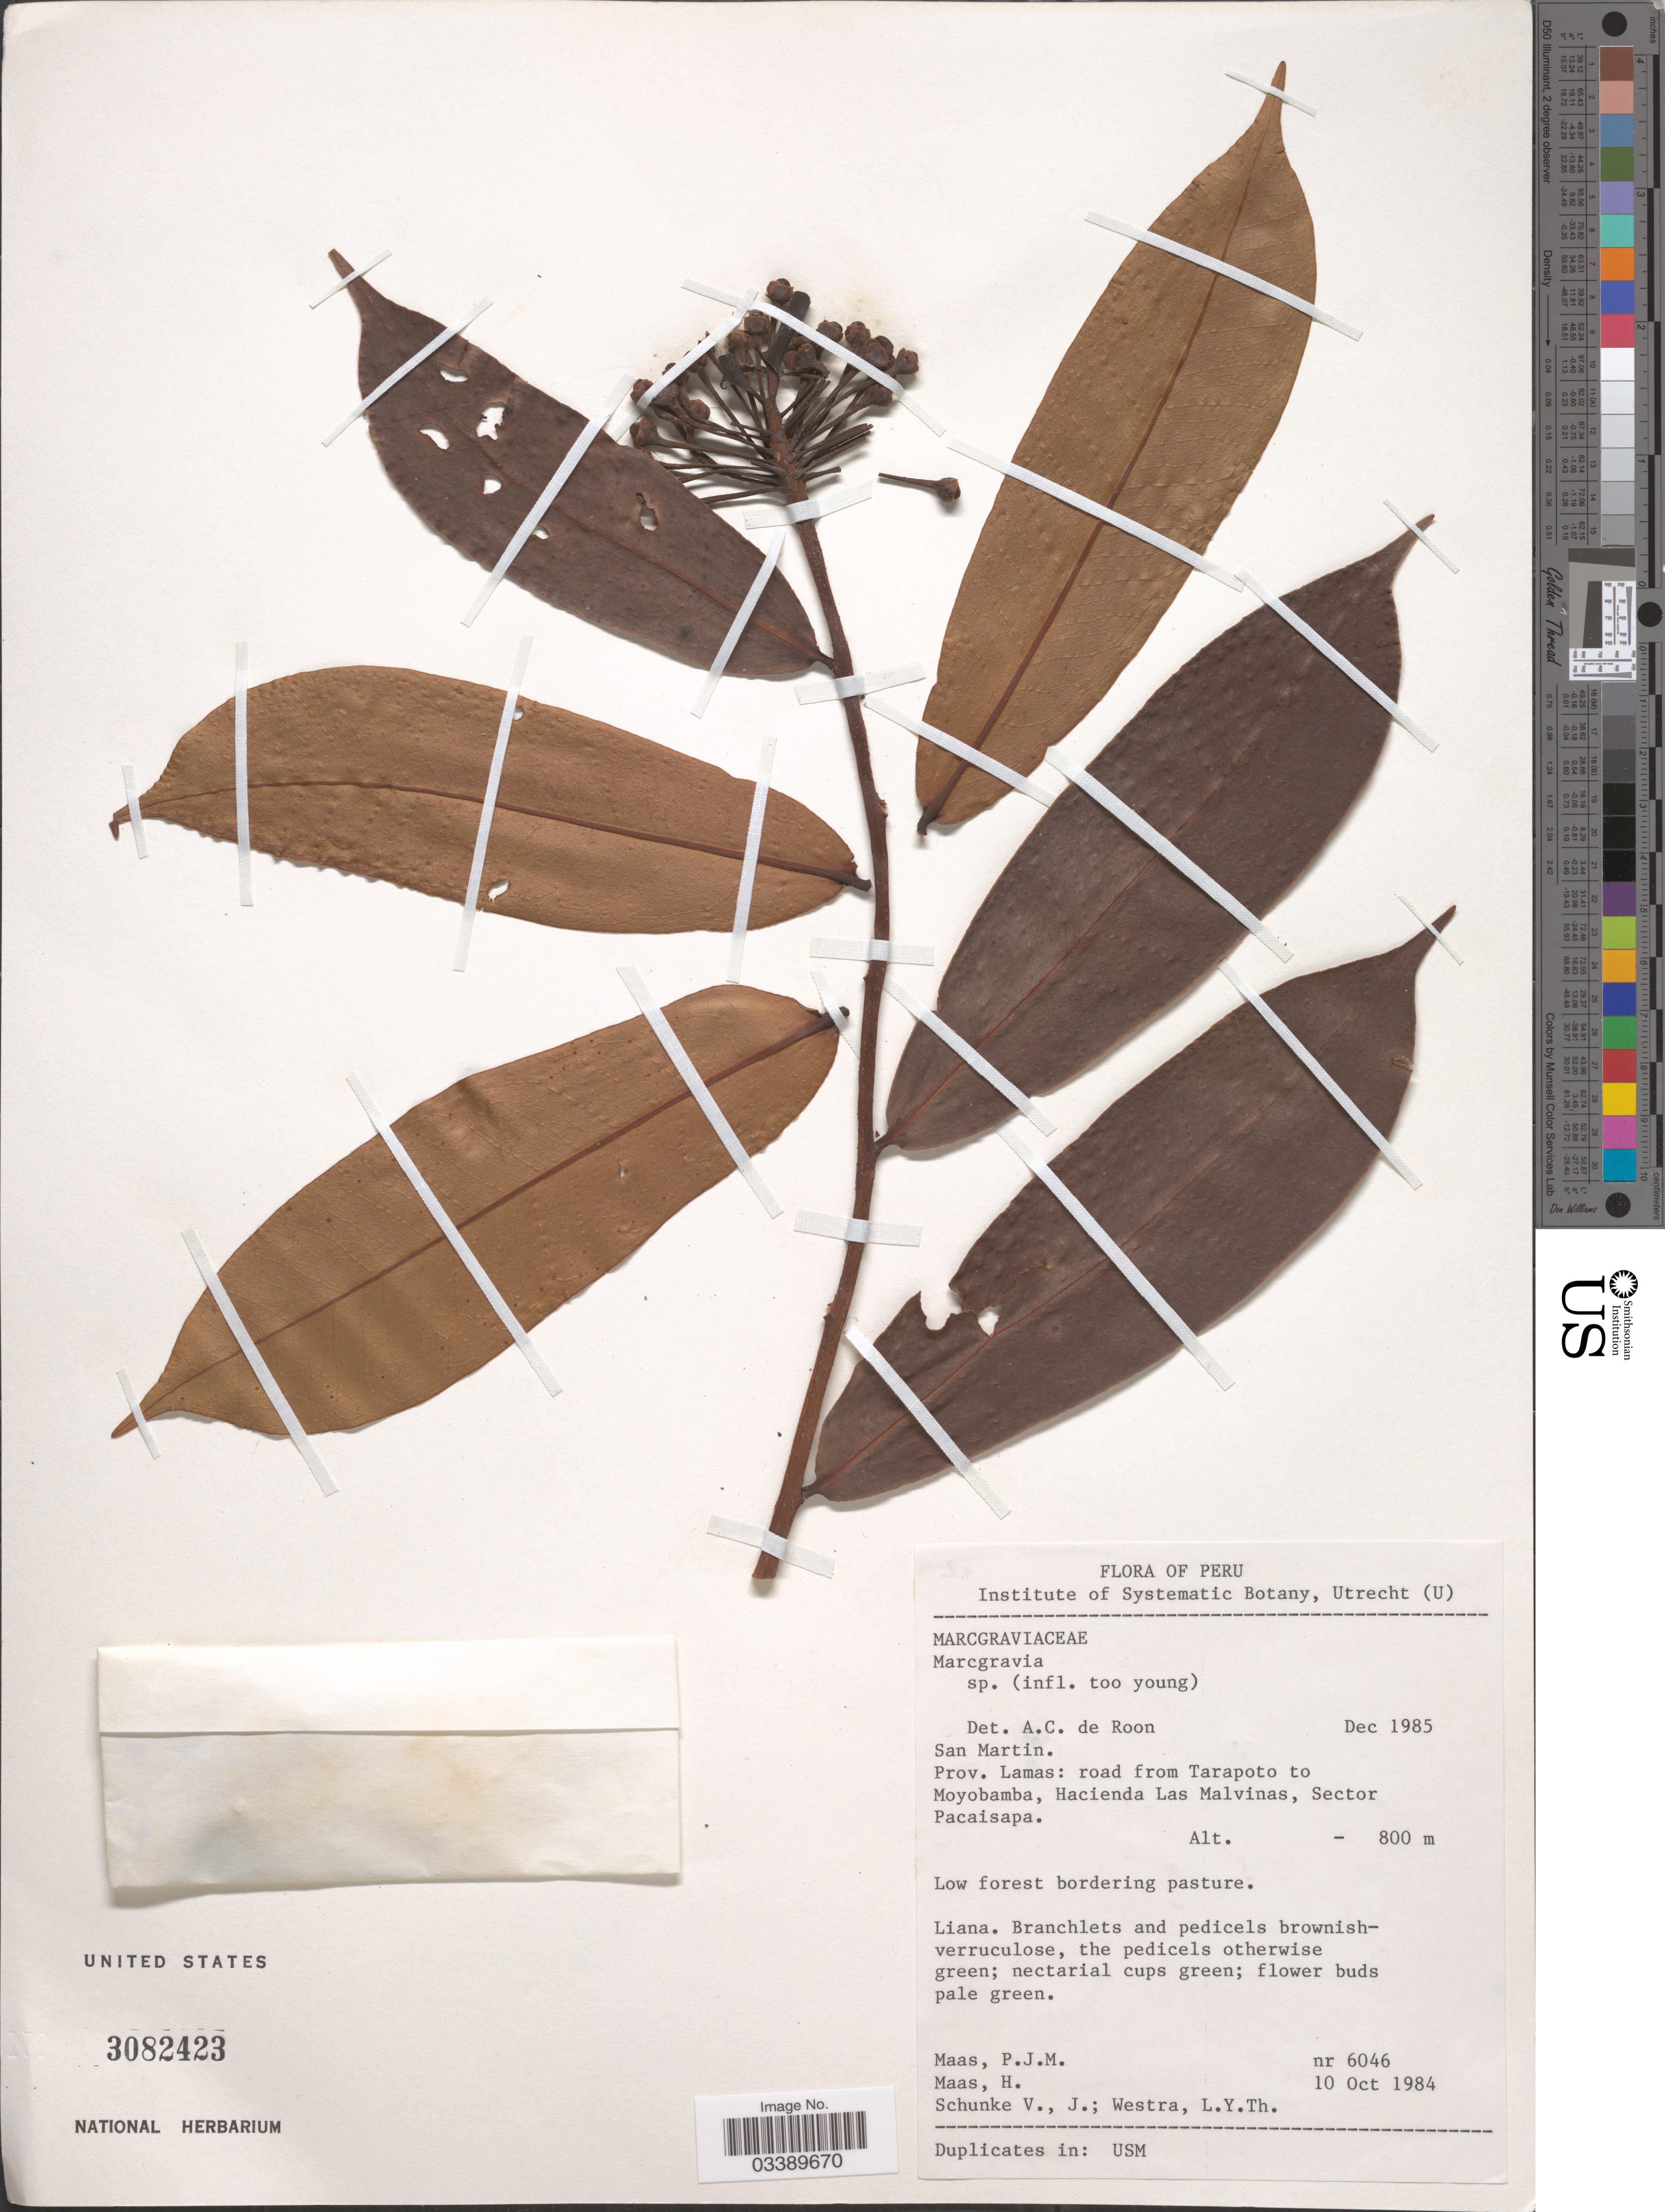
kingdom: Plantae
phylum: Tracheophyta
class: Magnoliopsida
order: Ericales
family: Marcgraviaceae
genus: Marcgravia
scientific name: Marcgravia sp.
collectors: P. Maas, H. Maas, J. Schunke Vigo & L. Y. T. Westra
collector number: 6046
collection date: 1984-10-10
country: Peru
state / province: San Martín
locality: Prov. Lamas: road from Tarapoto to Moyobamba, Hacienda Las Malvinas, Sector Pacaisapa.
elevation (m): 800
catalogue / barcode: US 3082423